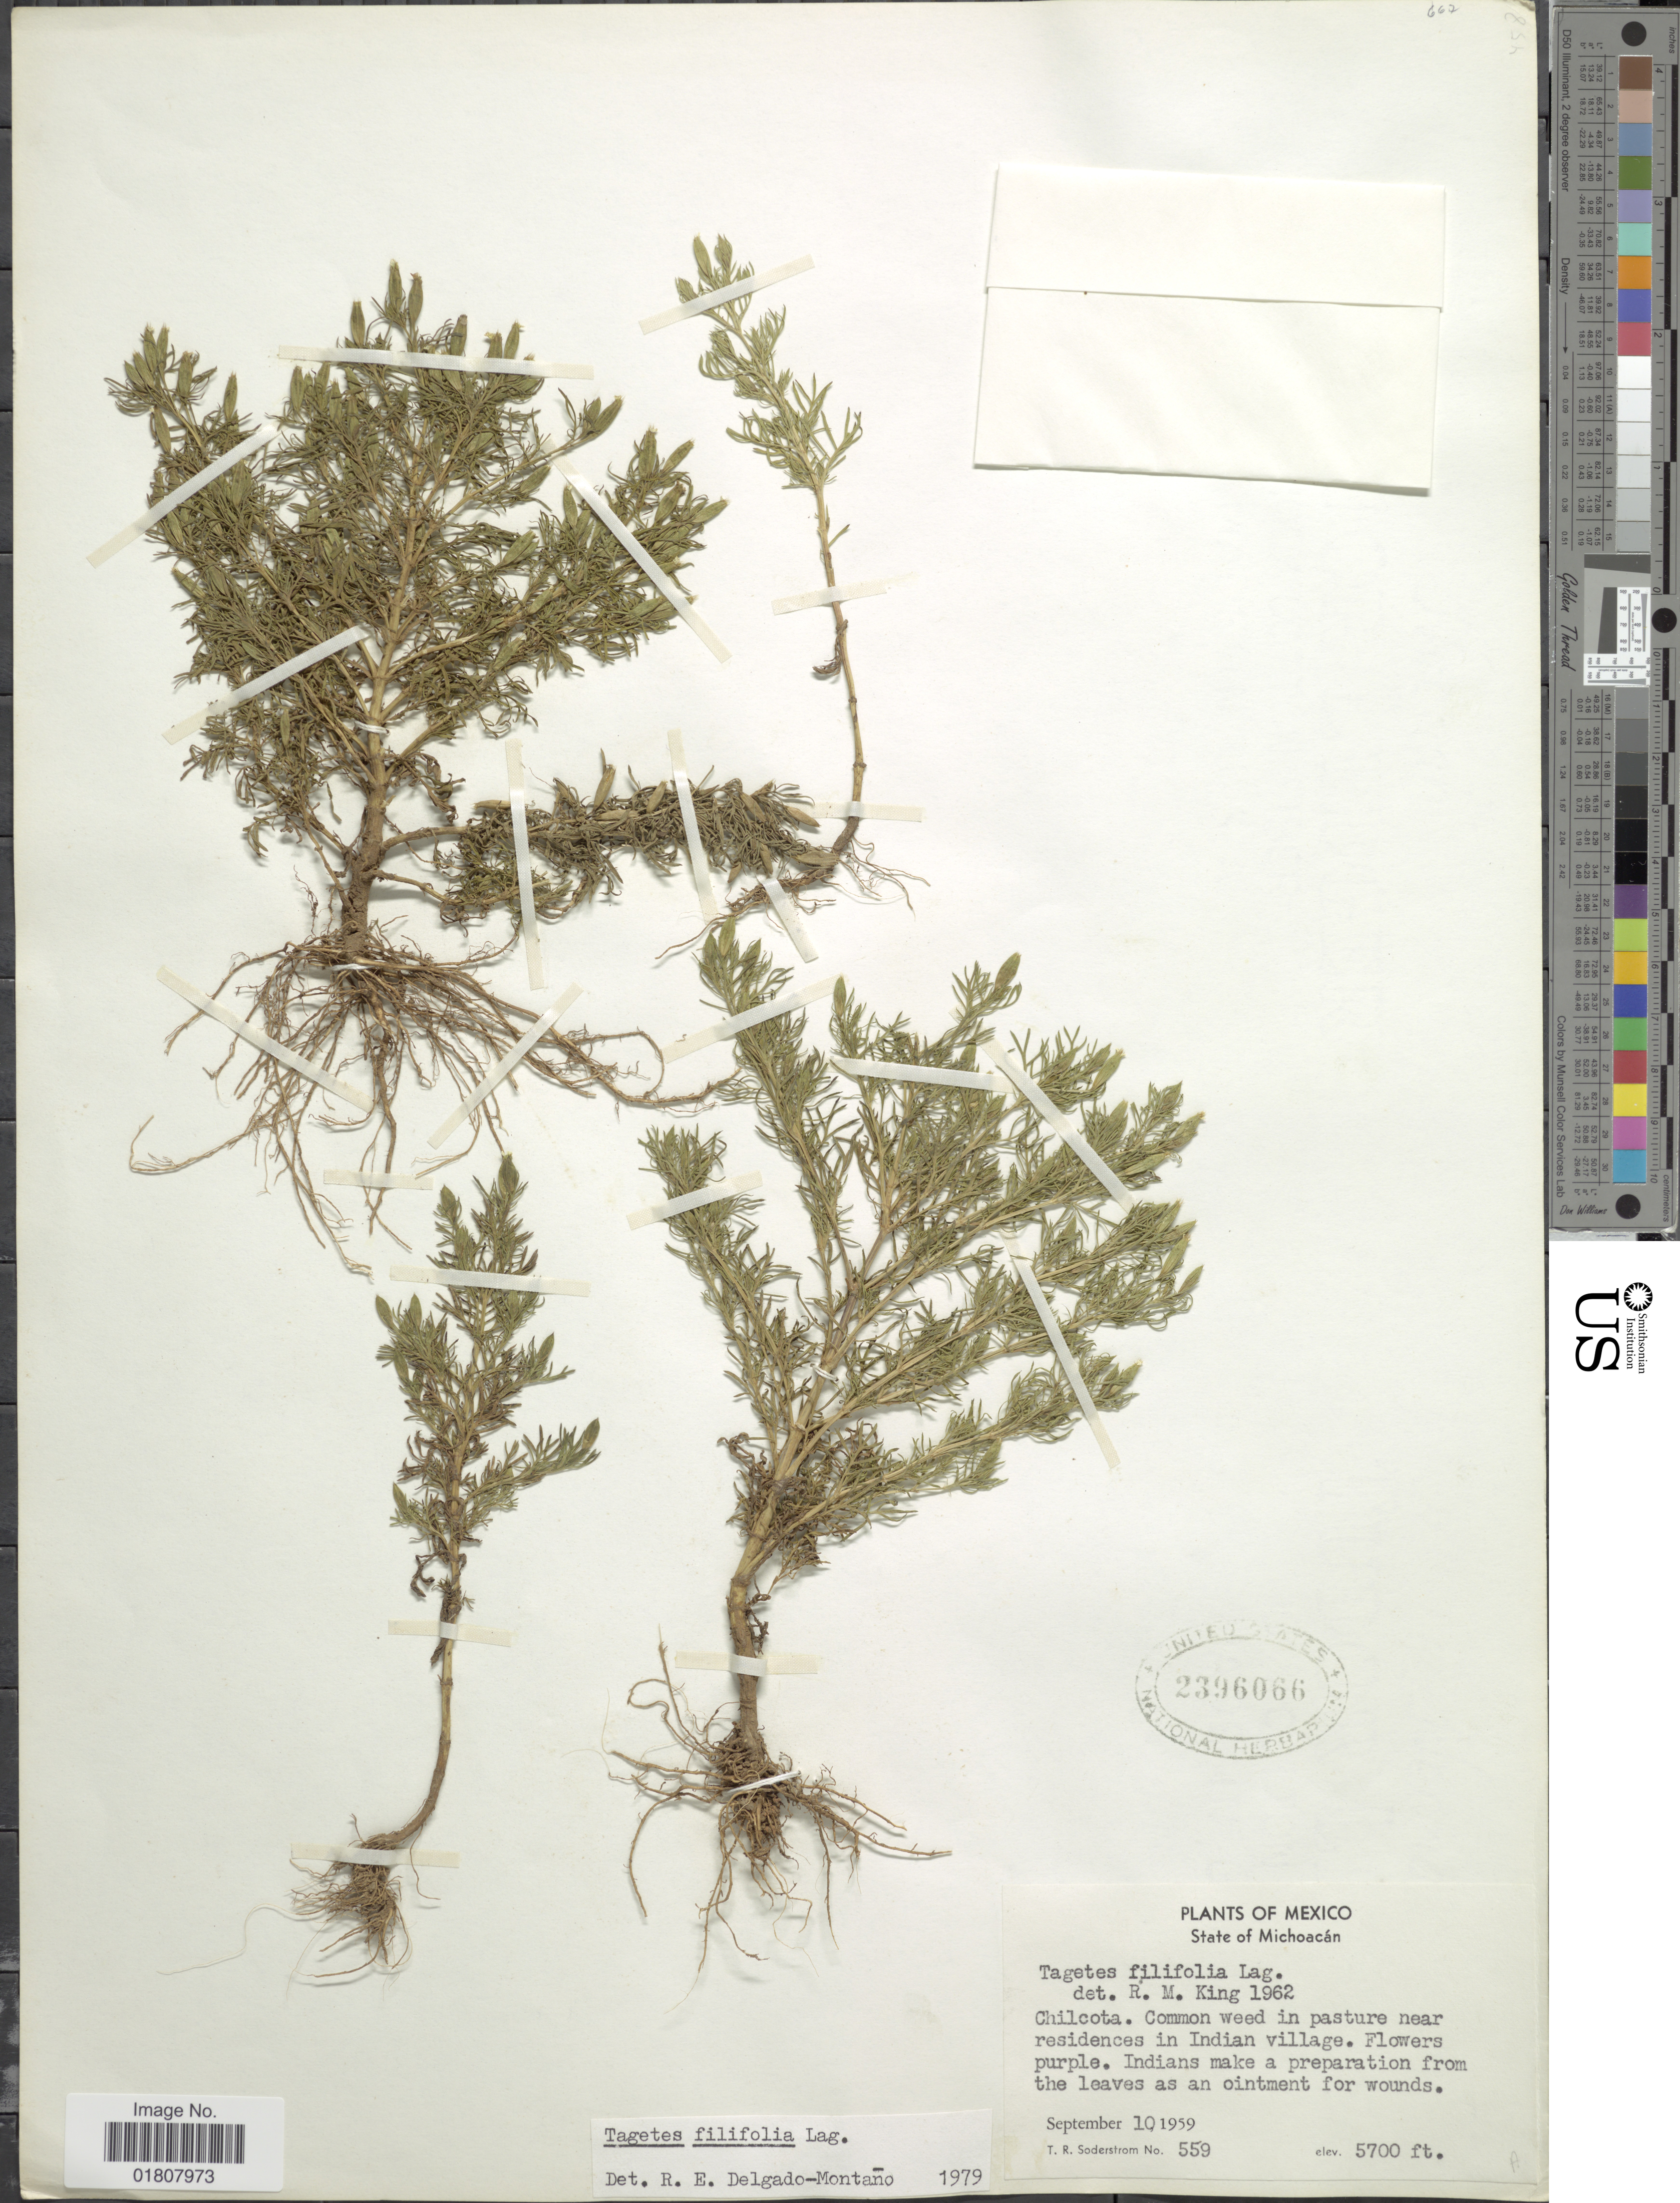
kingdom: Plantae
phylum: Tracheophyta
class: Magnoliopsida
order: Asterales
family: Asteraceae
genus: Tagetes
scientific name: Tagetes filifolia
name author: Lag.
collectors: T. R. Soderstrom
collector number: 559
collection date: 1959-09-10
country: Mexico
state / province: Michoacán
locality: Chilcota, near residences in Indian village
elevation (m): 1737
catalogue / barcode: US 2396066